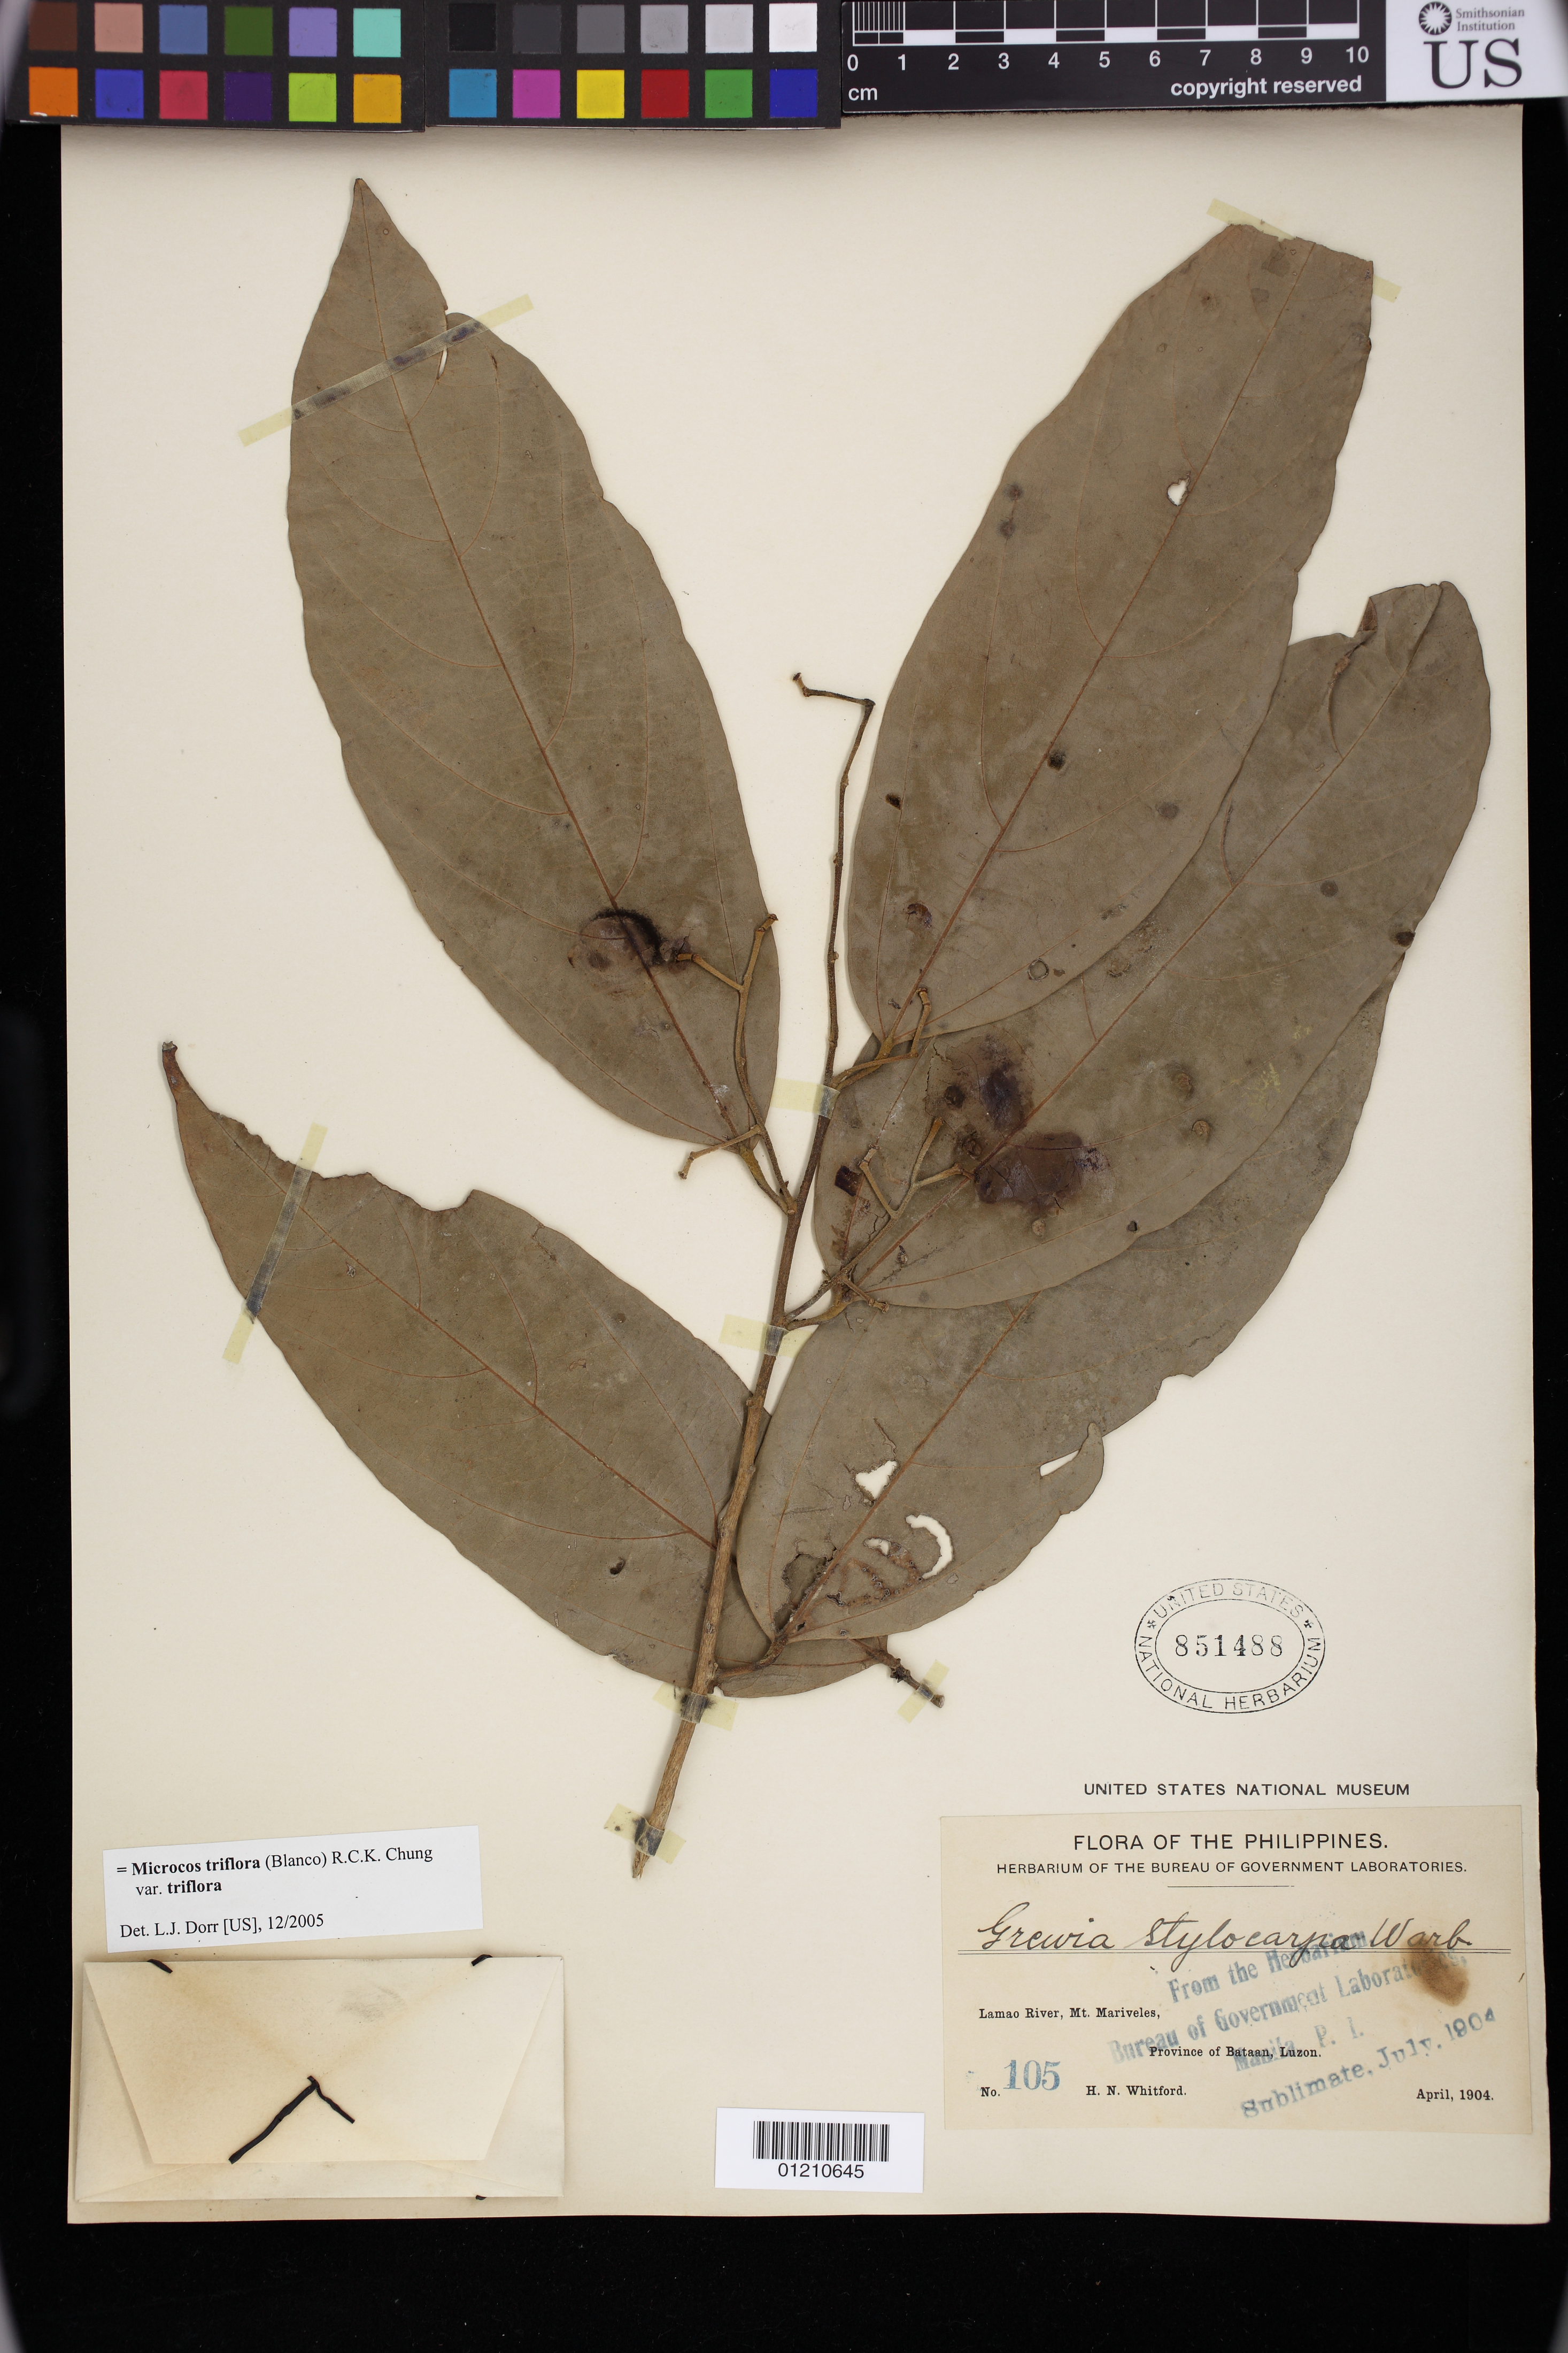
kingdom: Plantae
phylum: Tracheophyta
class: Magnoliopsida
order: Malvales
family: Malvaceae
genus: Microcos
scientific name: Microcos triflora var. triflora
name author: (Blanco) R.C.K. Chung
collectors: H. N. Whitford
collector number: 105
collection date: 1904-04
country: Philippines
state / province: Central Luzon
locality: Lamao River, Mt. Mariveles Province of Bataan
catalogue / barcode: US 851488